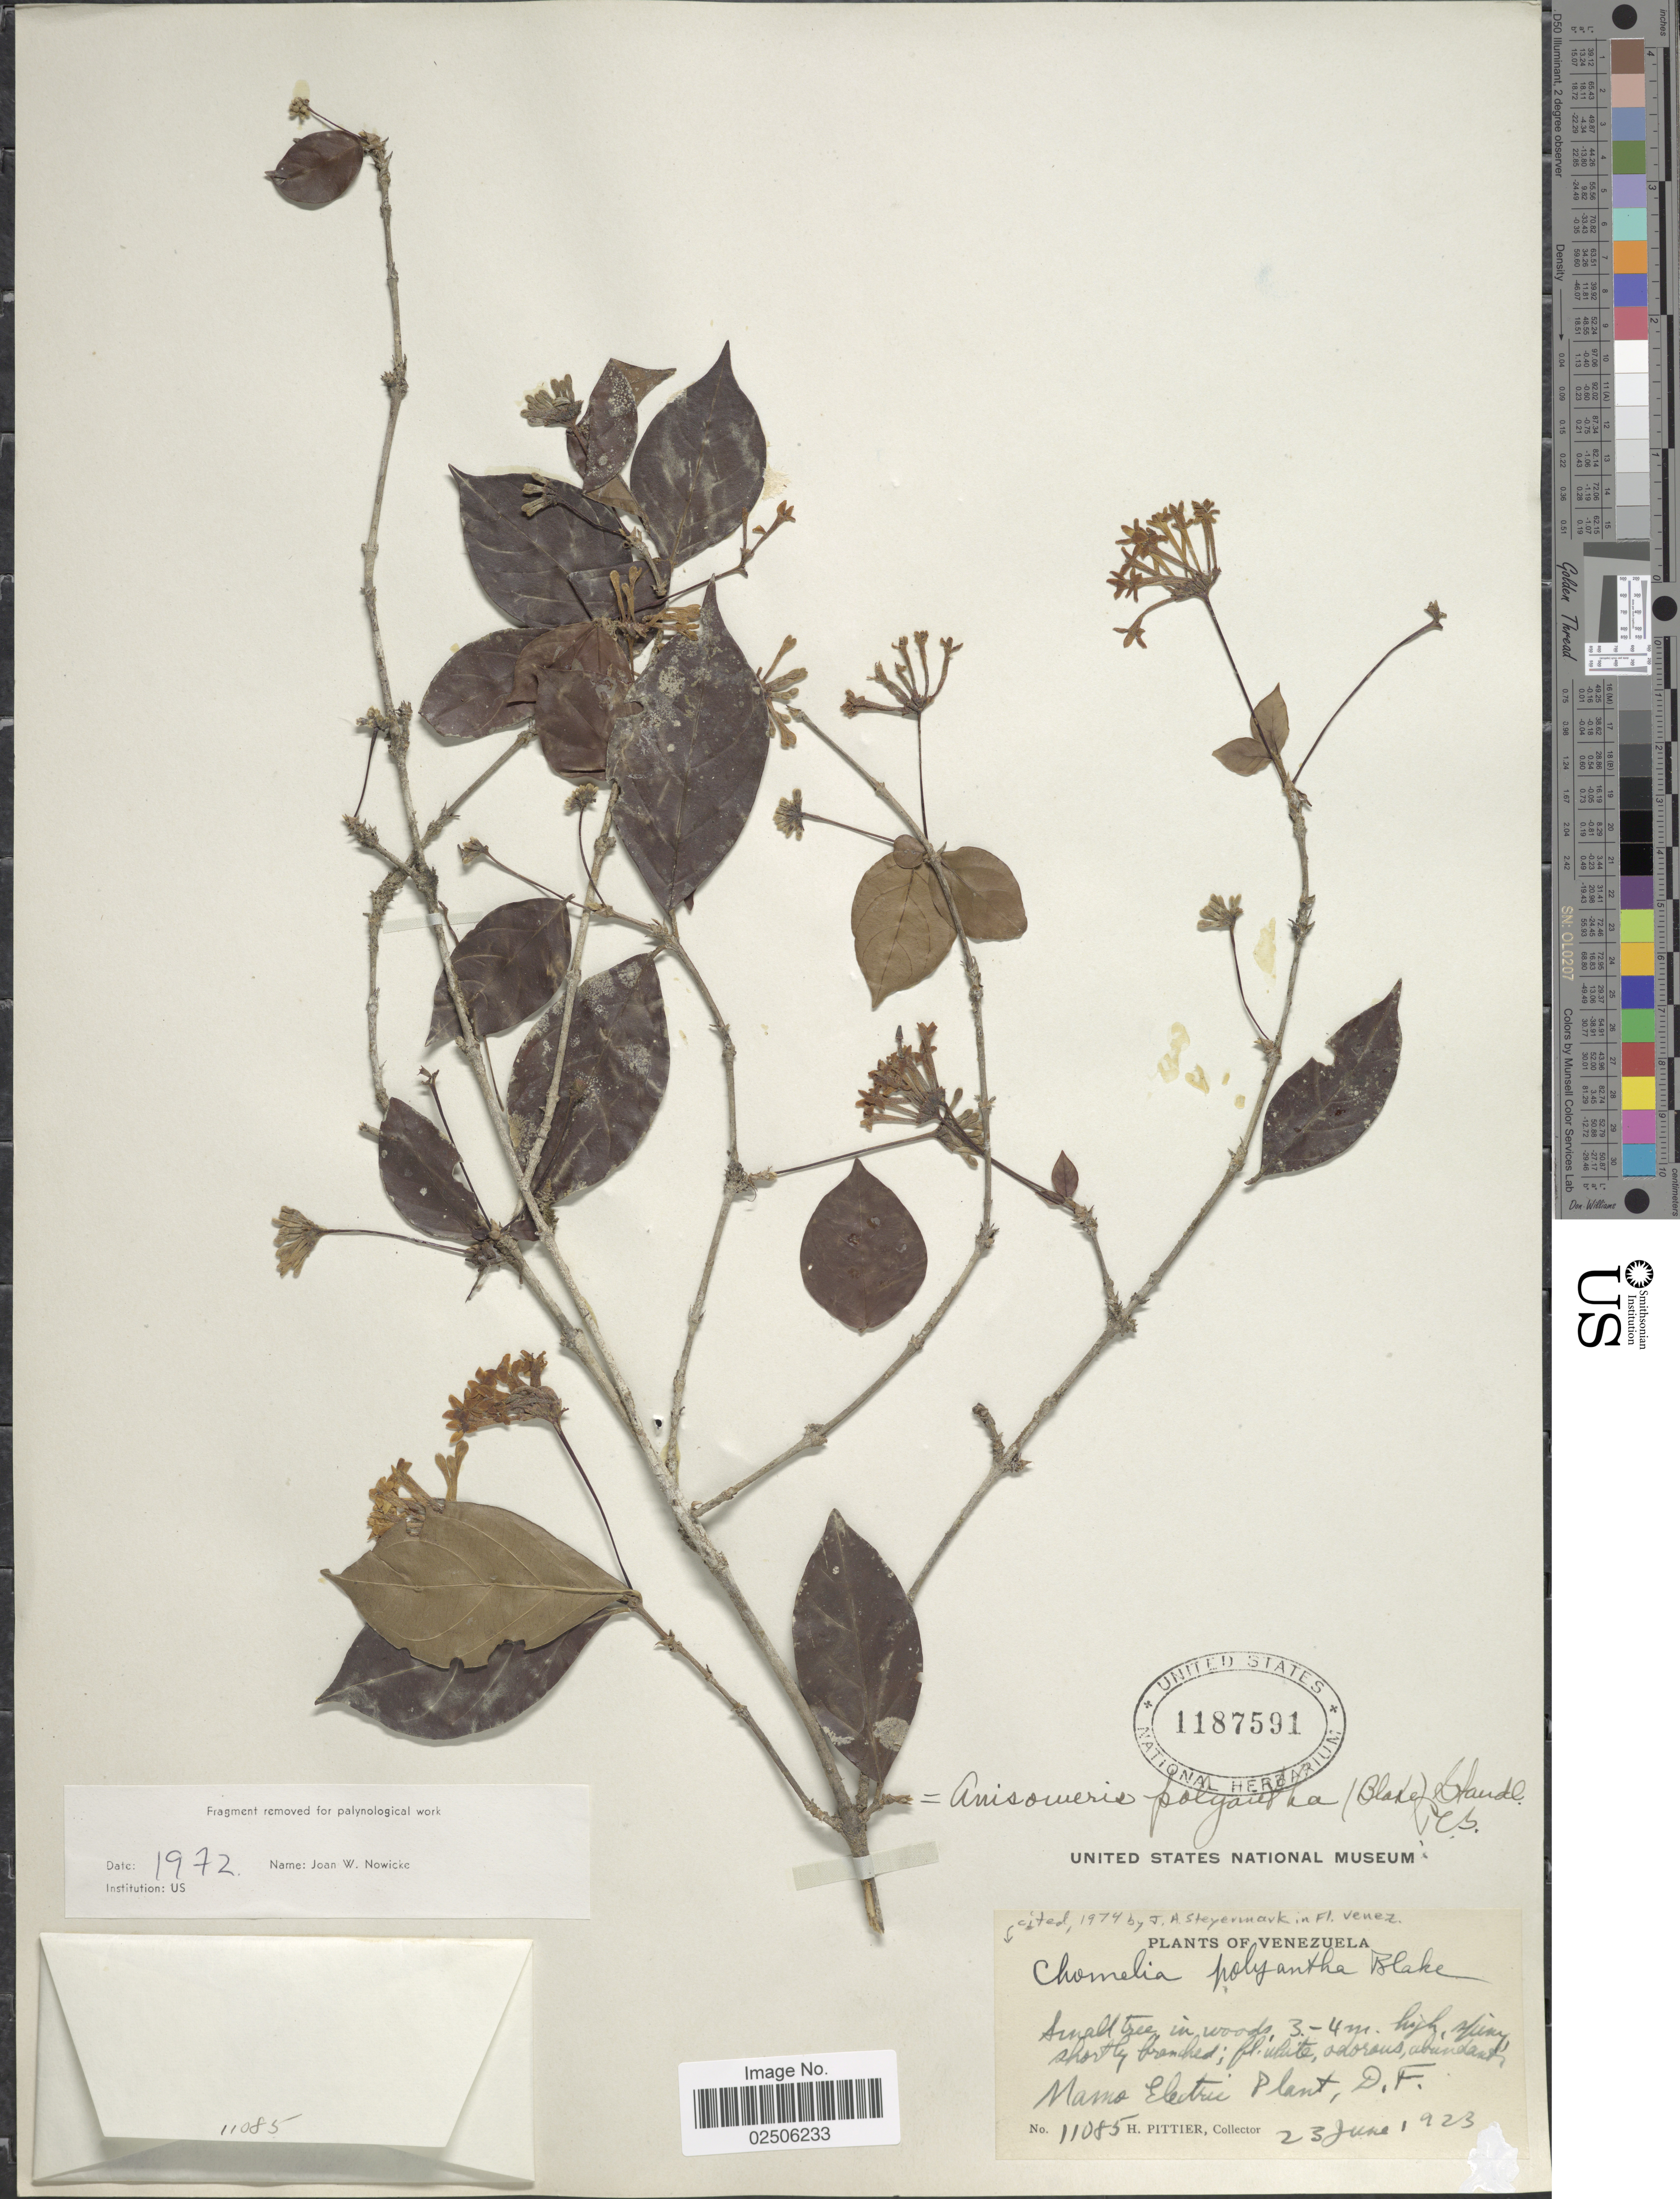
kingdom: Plantae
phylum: Tracheophyta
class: Magnoliopsida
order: Gentianales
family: Rubiaceae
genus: Chomelia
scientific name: Chomelia polyantha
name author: S.F. Blake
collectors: H. F. Pittier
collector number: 11085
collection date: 1923-01-23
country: Venezuela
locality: D.F.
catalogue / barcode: US 1187591